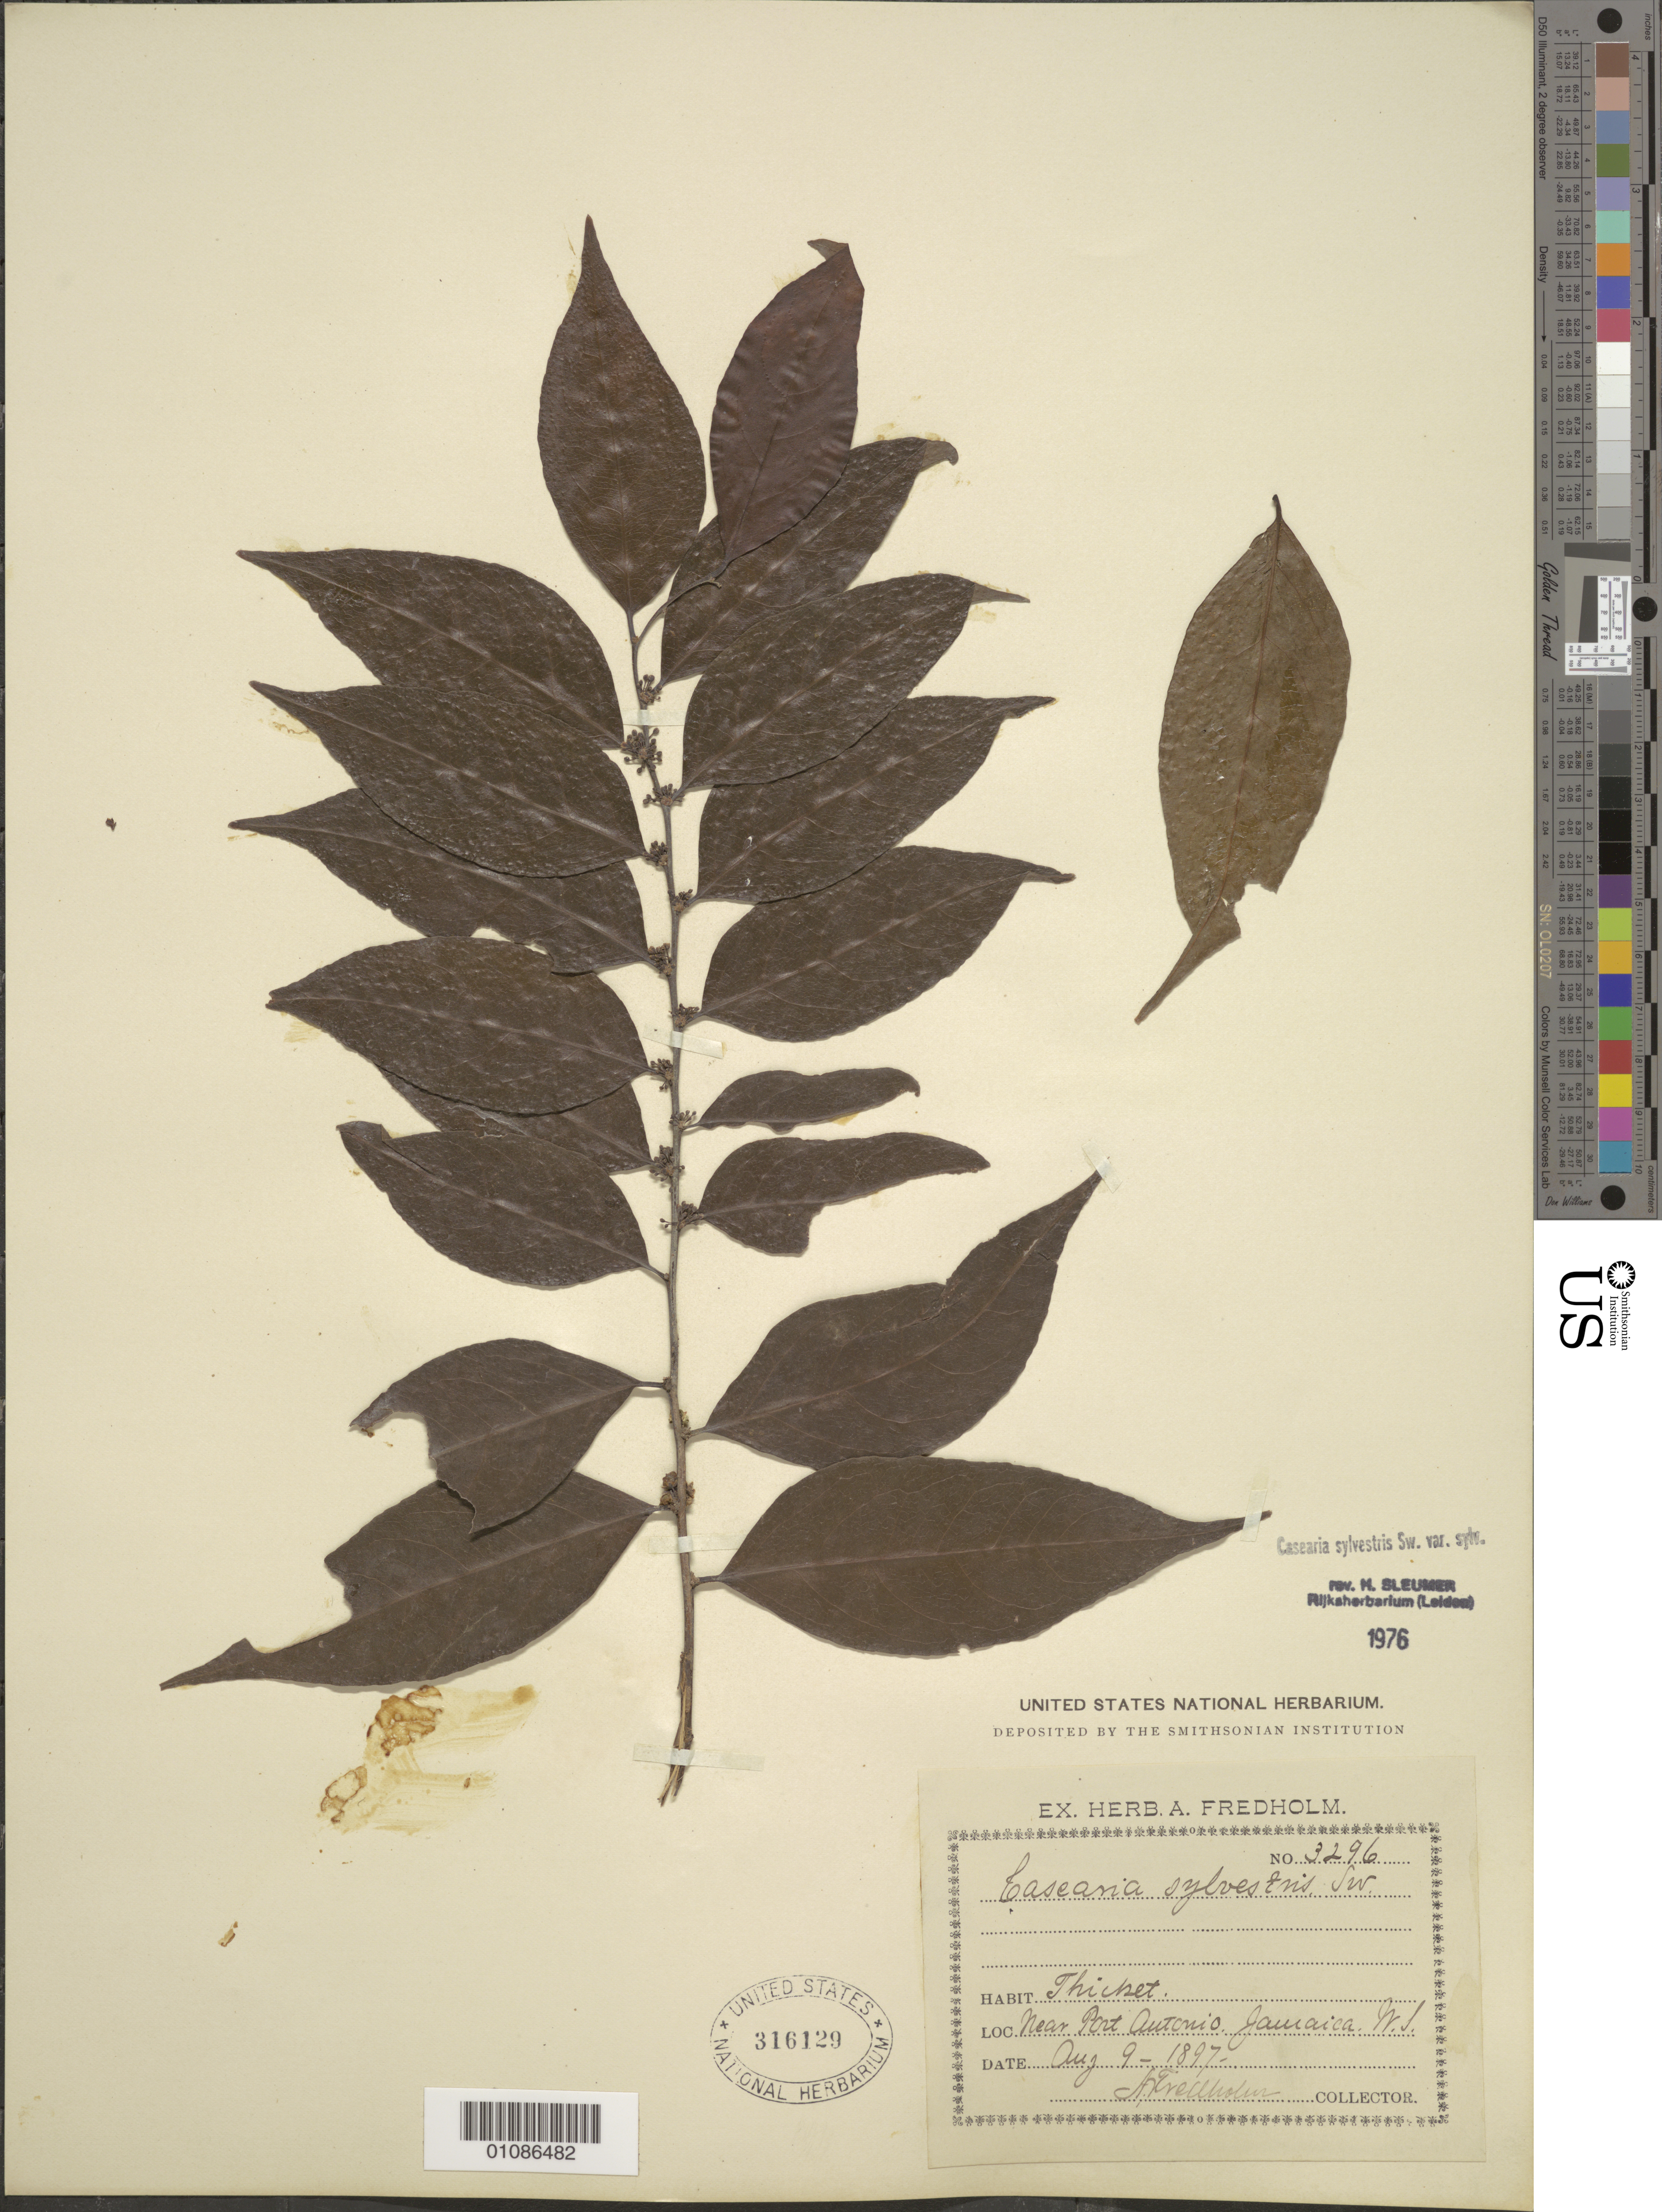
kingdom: Plantae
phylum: Tracheophyta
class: Magnoliopsida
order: Malpighiales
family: Salicaceae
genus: Casearia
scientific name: Casearia sylvestris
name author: Sw.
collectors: A. Fredholm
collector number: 3296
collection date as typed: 09 Aug 1897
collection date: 1897-08-09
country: Jamaica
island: Jamaica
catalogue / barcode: US 316129